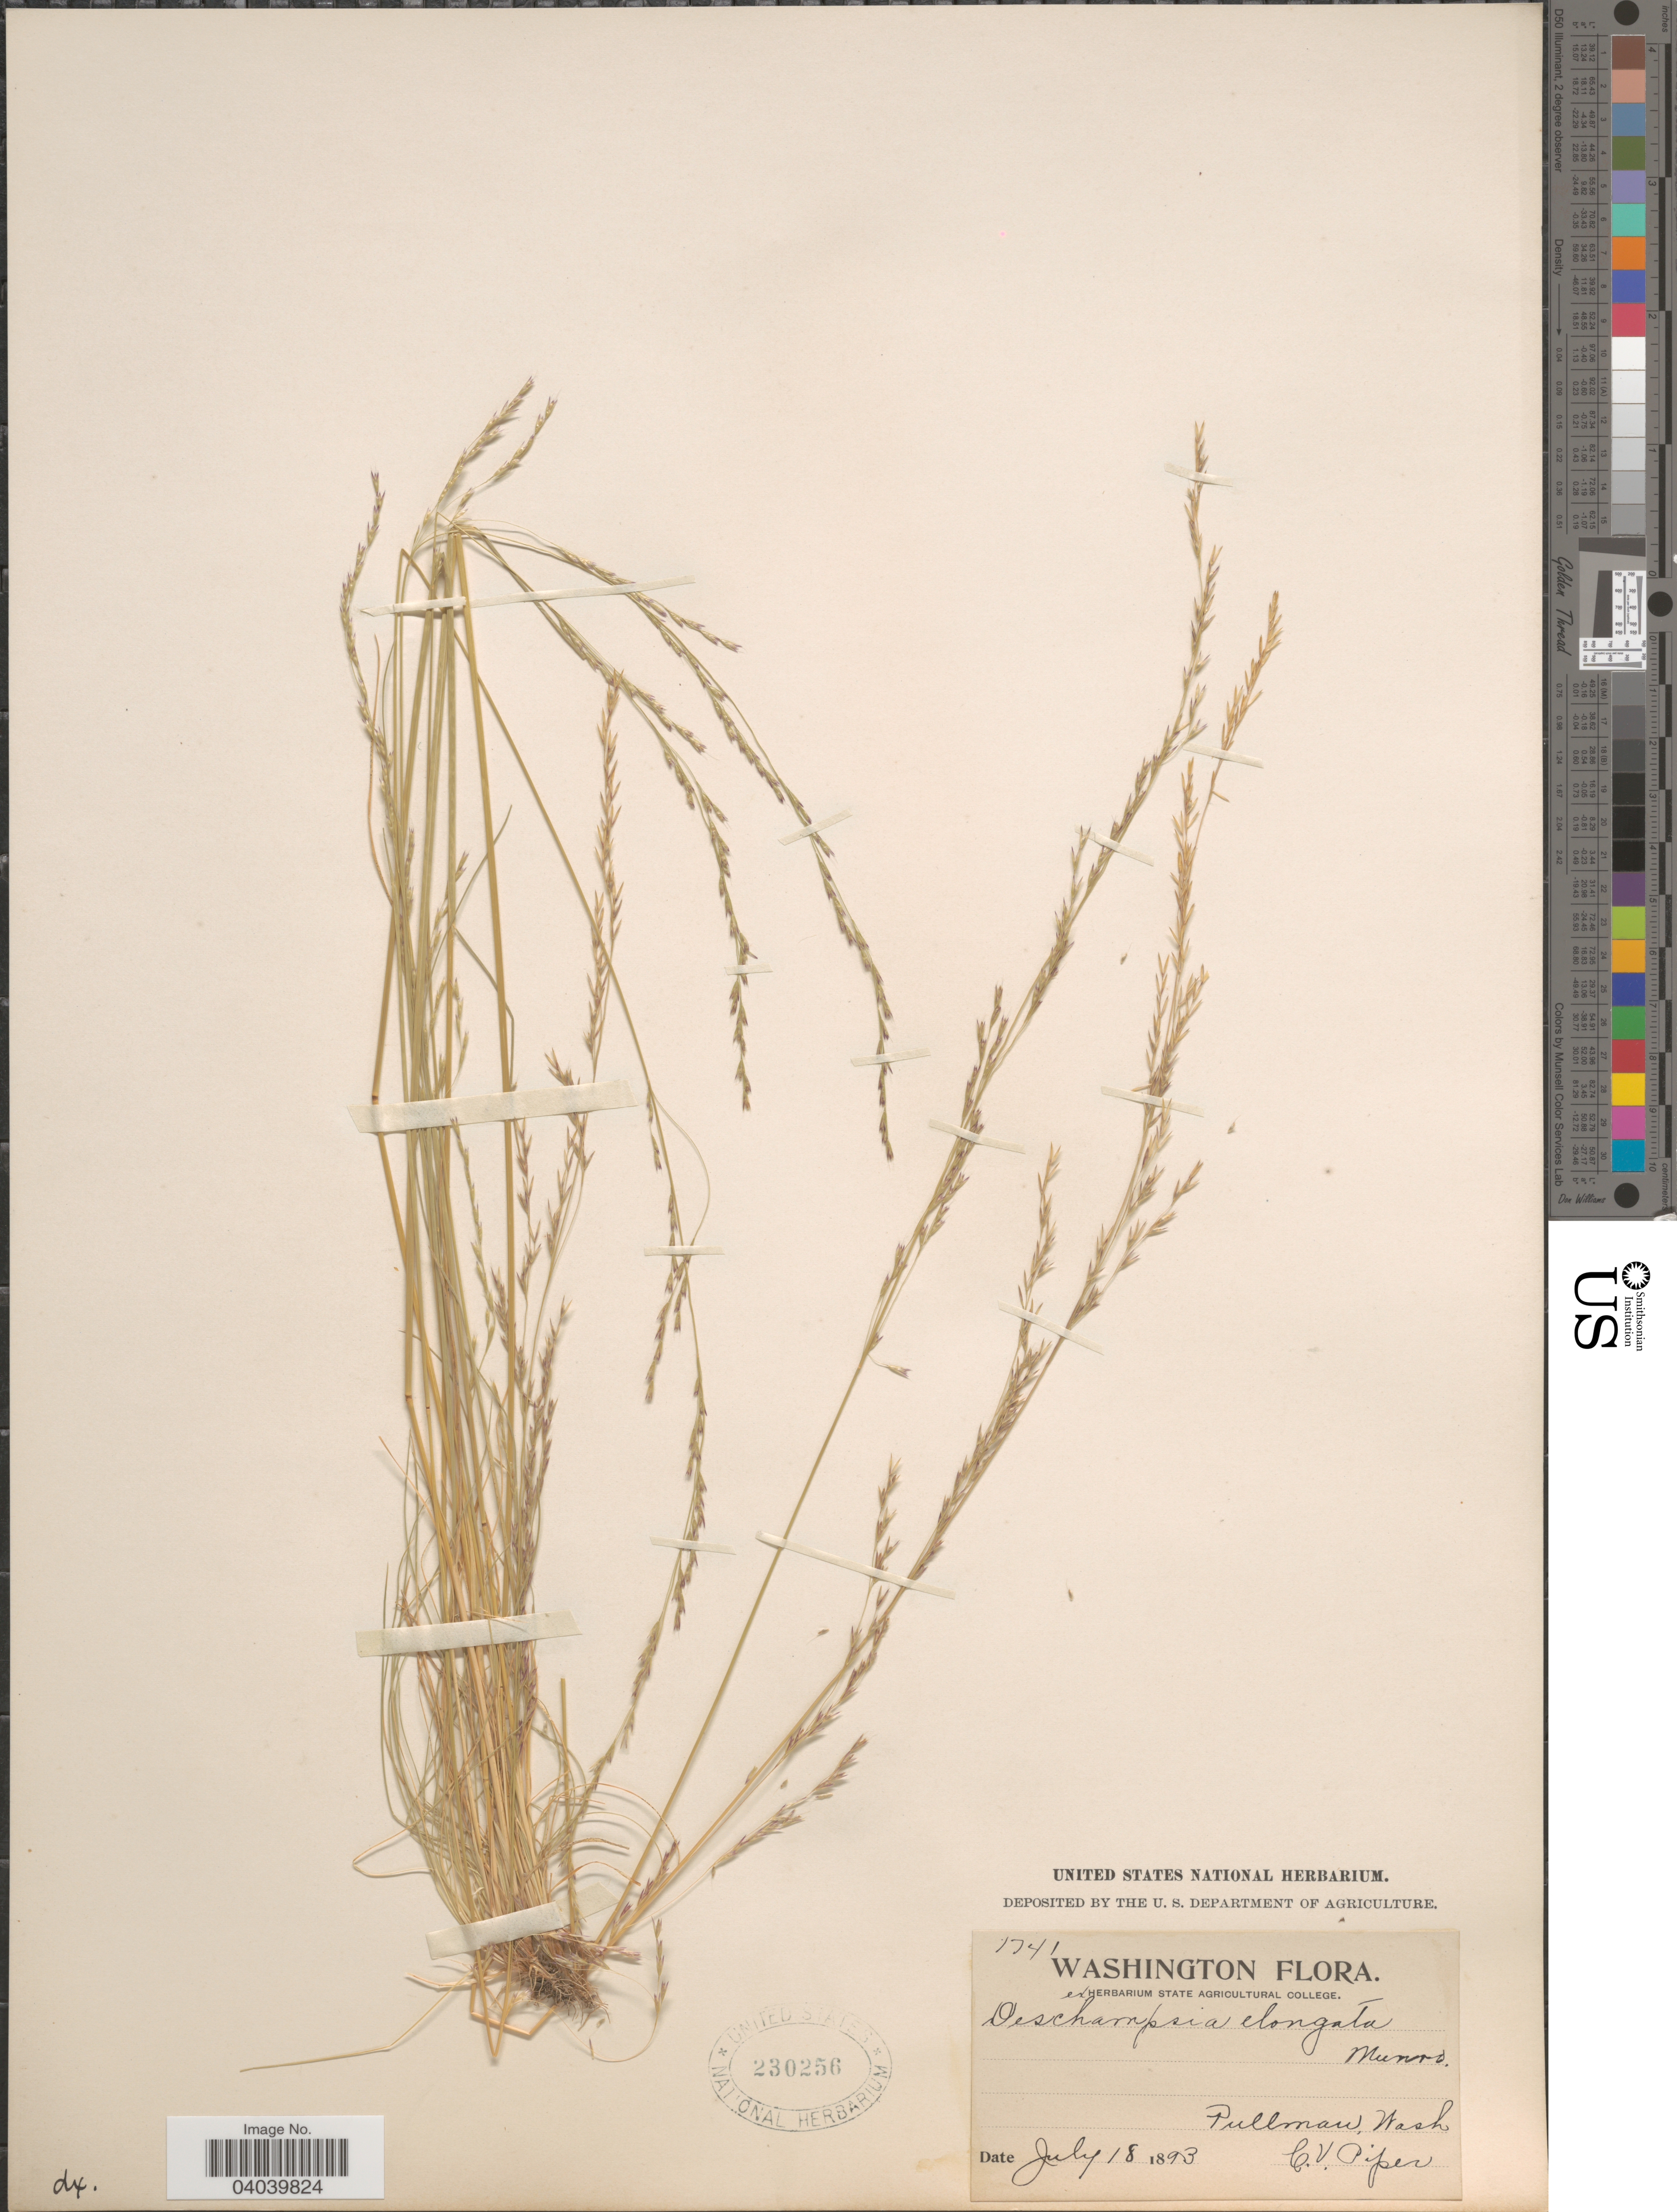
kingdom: Plantae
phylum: Tracheophyta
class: Liliopsida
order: Poales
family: Poaceae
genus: Deschampsia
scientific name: Deschampsia elongata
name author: (Hook.) Munro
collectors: C. V. Piper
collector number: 1741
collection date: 1893-07-18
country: United States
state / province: Washington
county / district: Whitman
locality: Pullman.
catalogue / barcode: US 230256